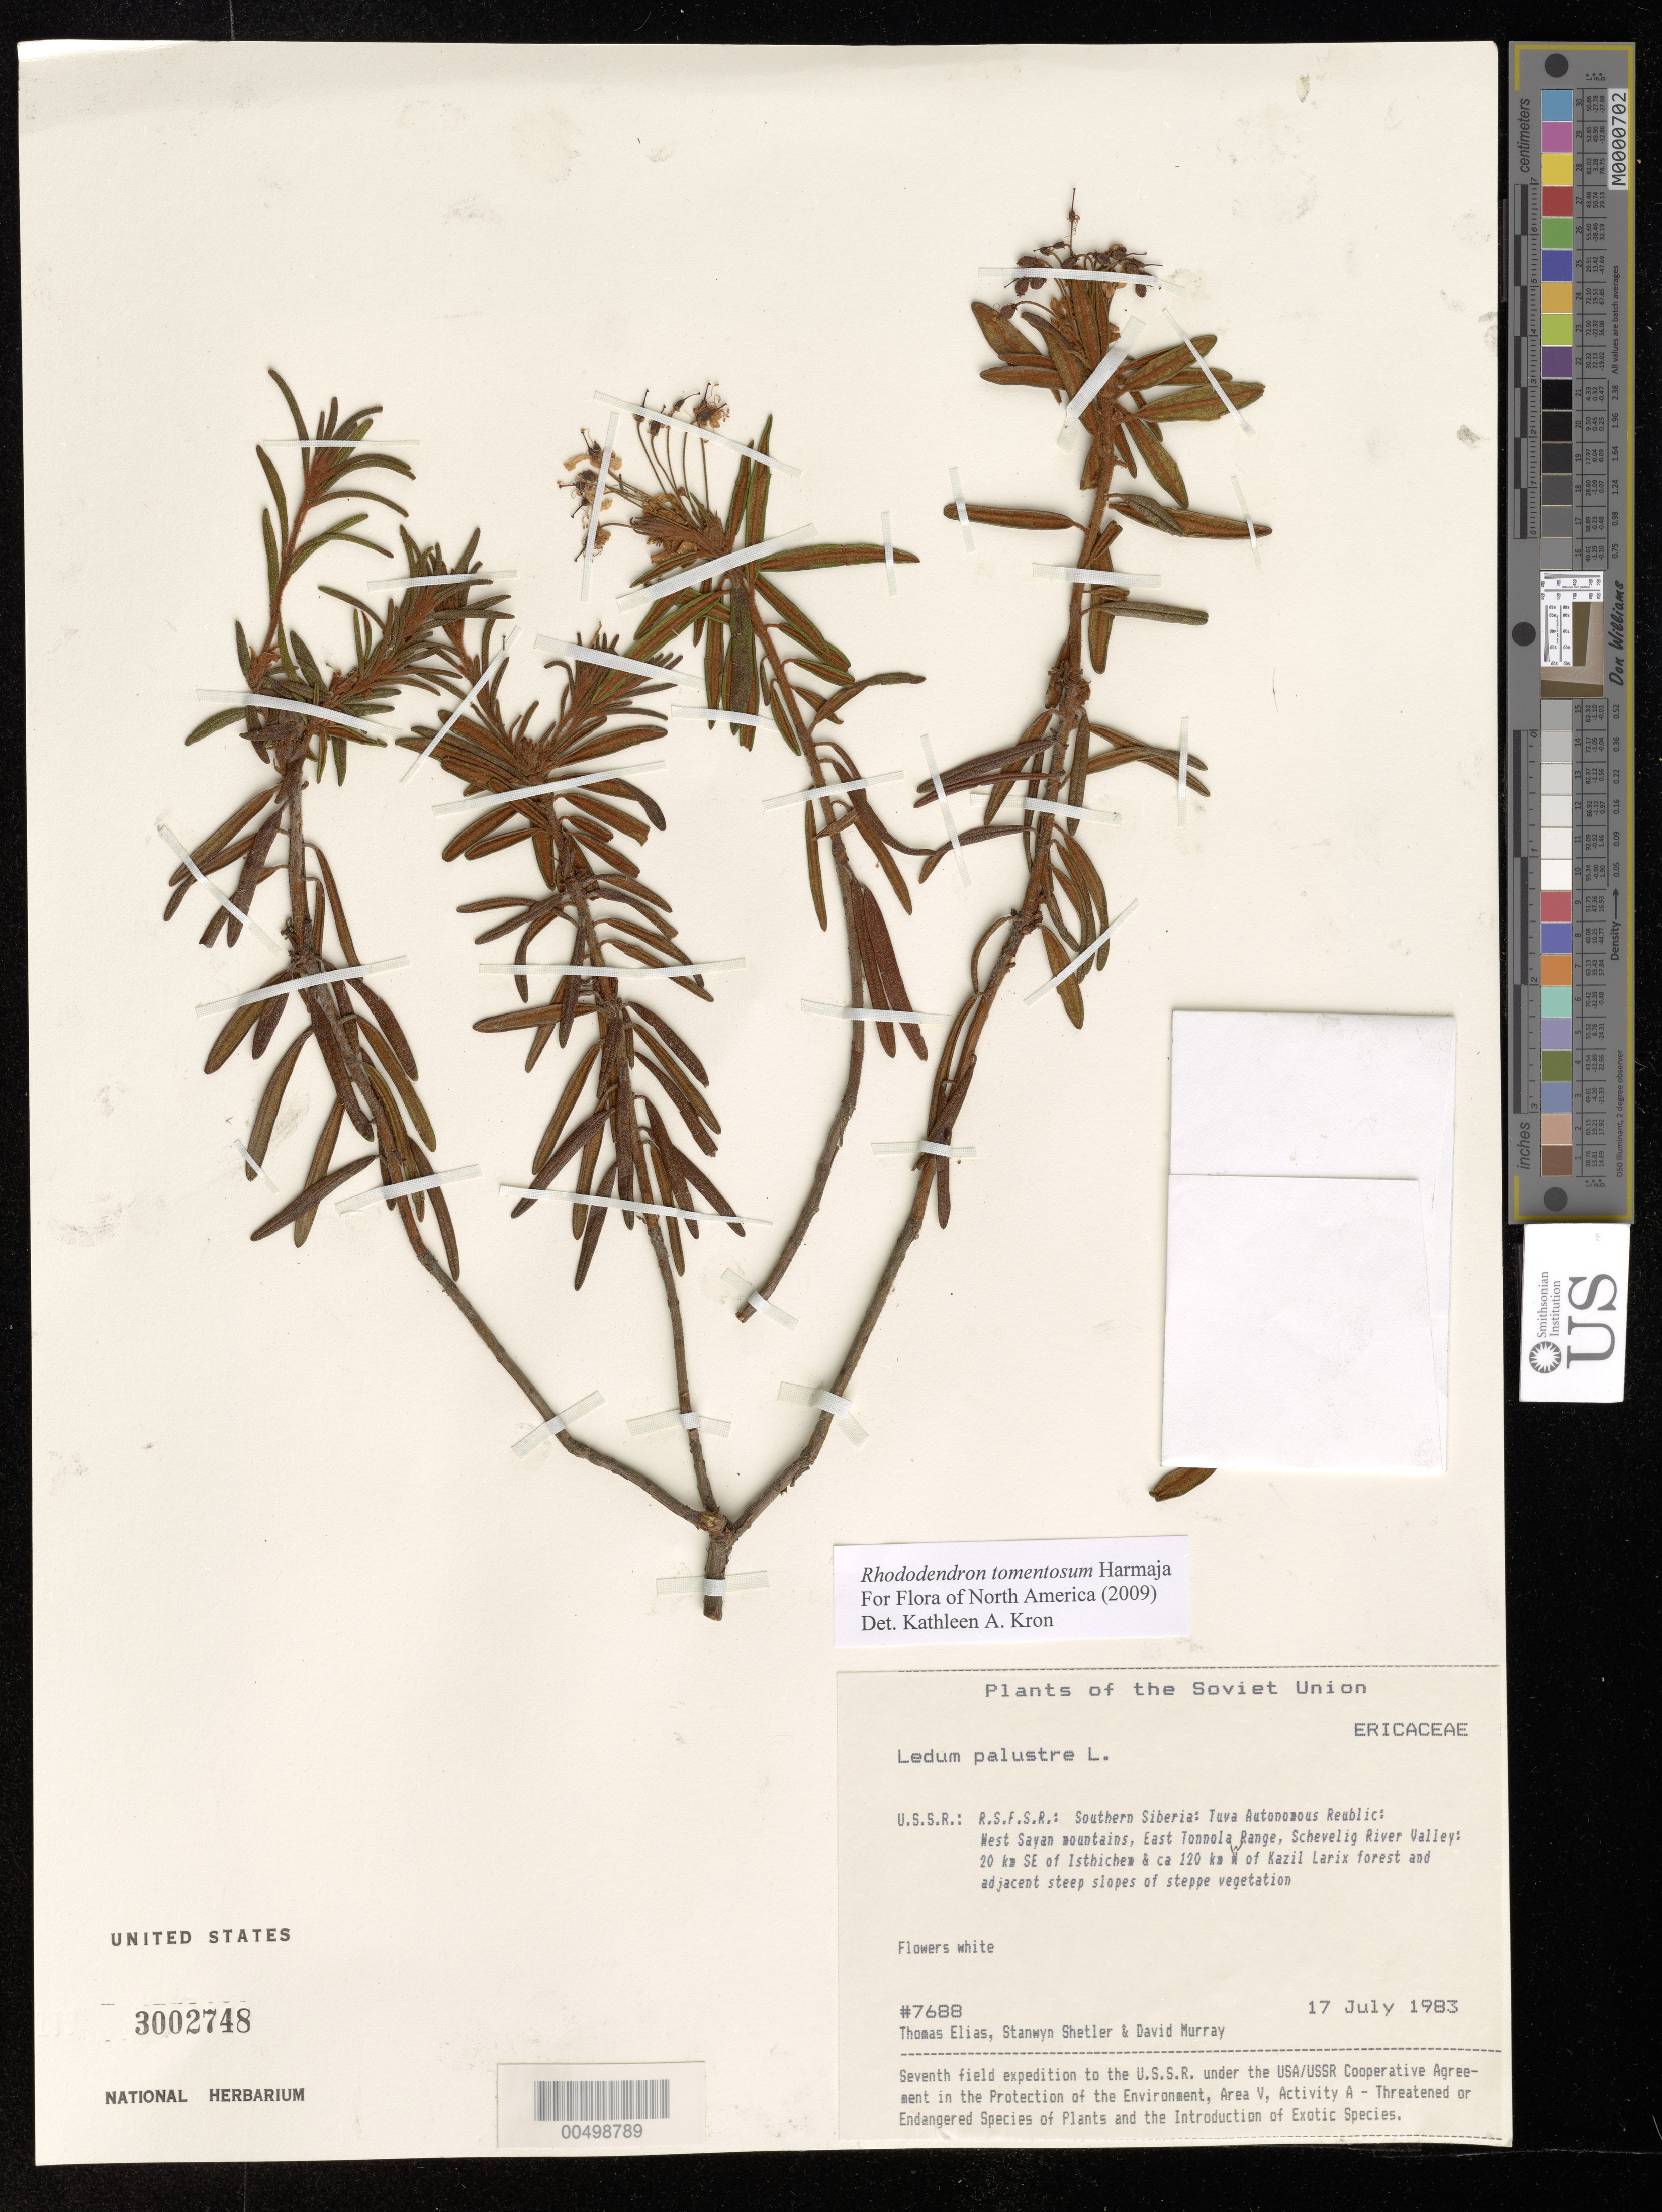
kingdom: Plantae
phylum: Tracheophyta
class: Magnoliopsida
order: Ericales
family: Ericaceae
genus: Rhododendron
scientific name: Rhododendron tomentosum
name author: Harmaja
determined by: Kron, K. A.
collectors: T. Elias, S. Shetler & D. F. Murray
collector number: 7688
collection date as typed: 17 Jul 1983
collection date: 1983-07-17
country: Russian Federation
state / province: Tuva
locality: West Sayan Mountains, E Tonnola [Tannu-Ola] Range, Schevelig River Valley, 20 km SE of Isthichem [Ishti-Khem] , *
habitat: Larix forest and adjacent steep slopes of steppe vegetation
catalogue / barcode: US 3002748